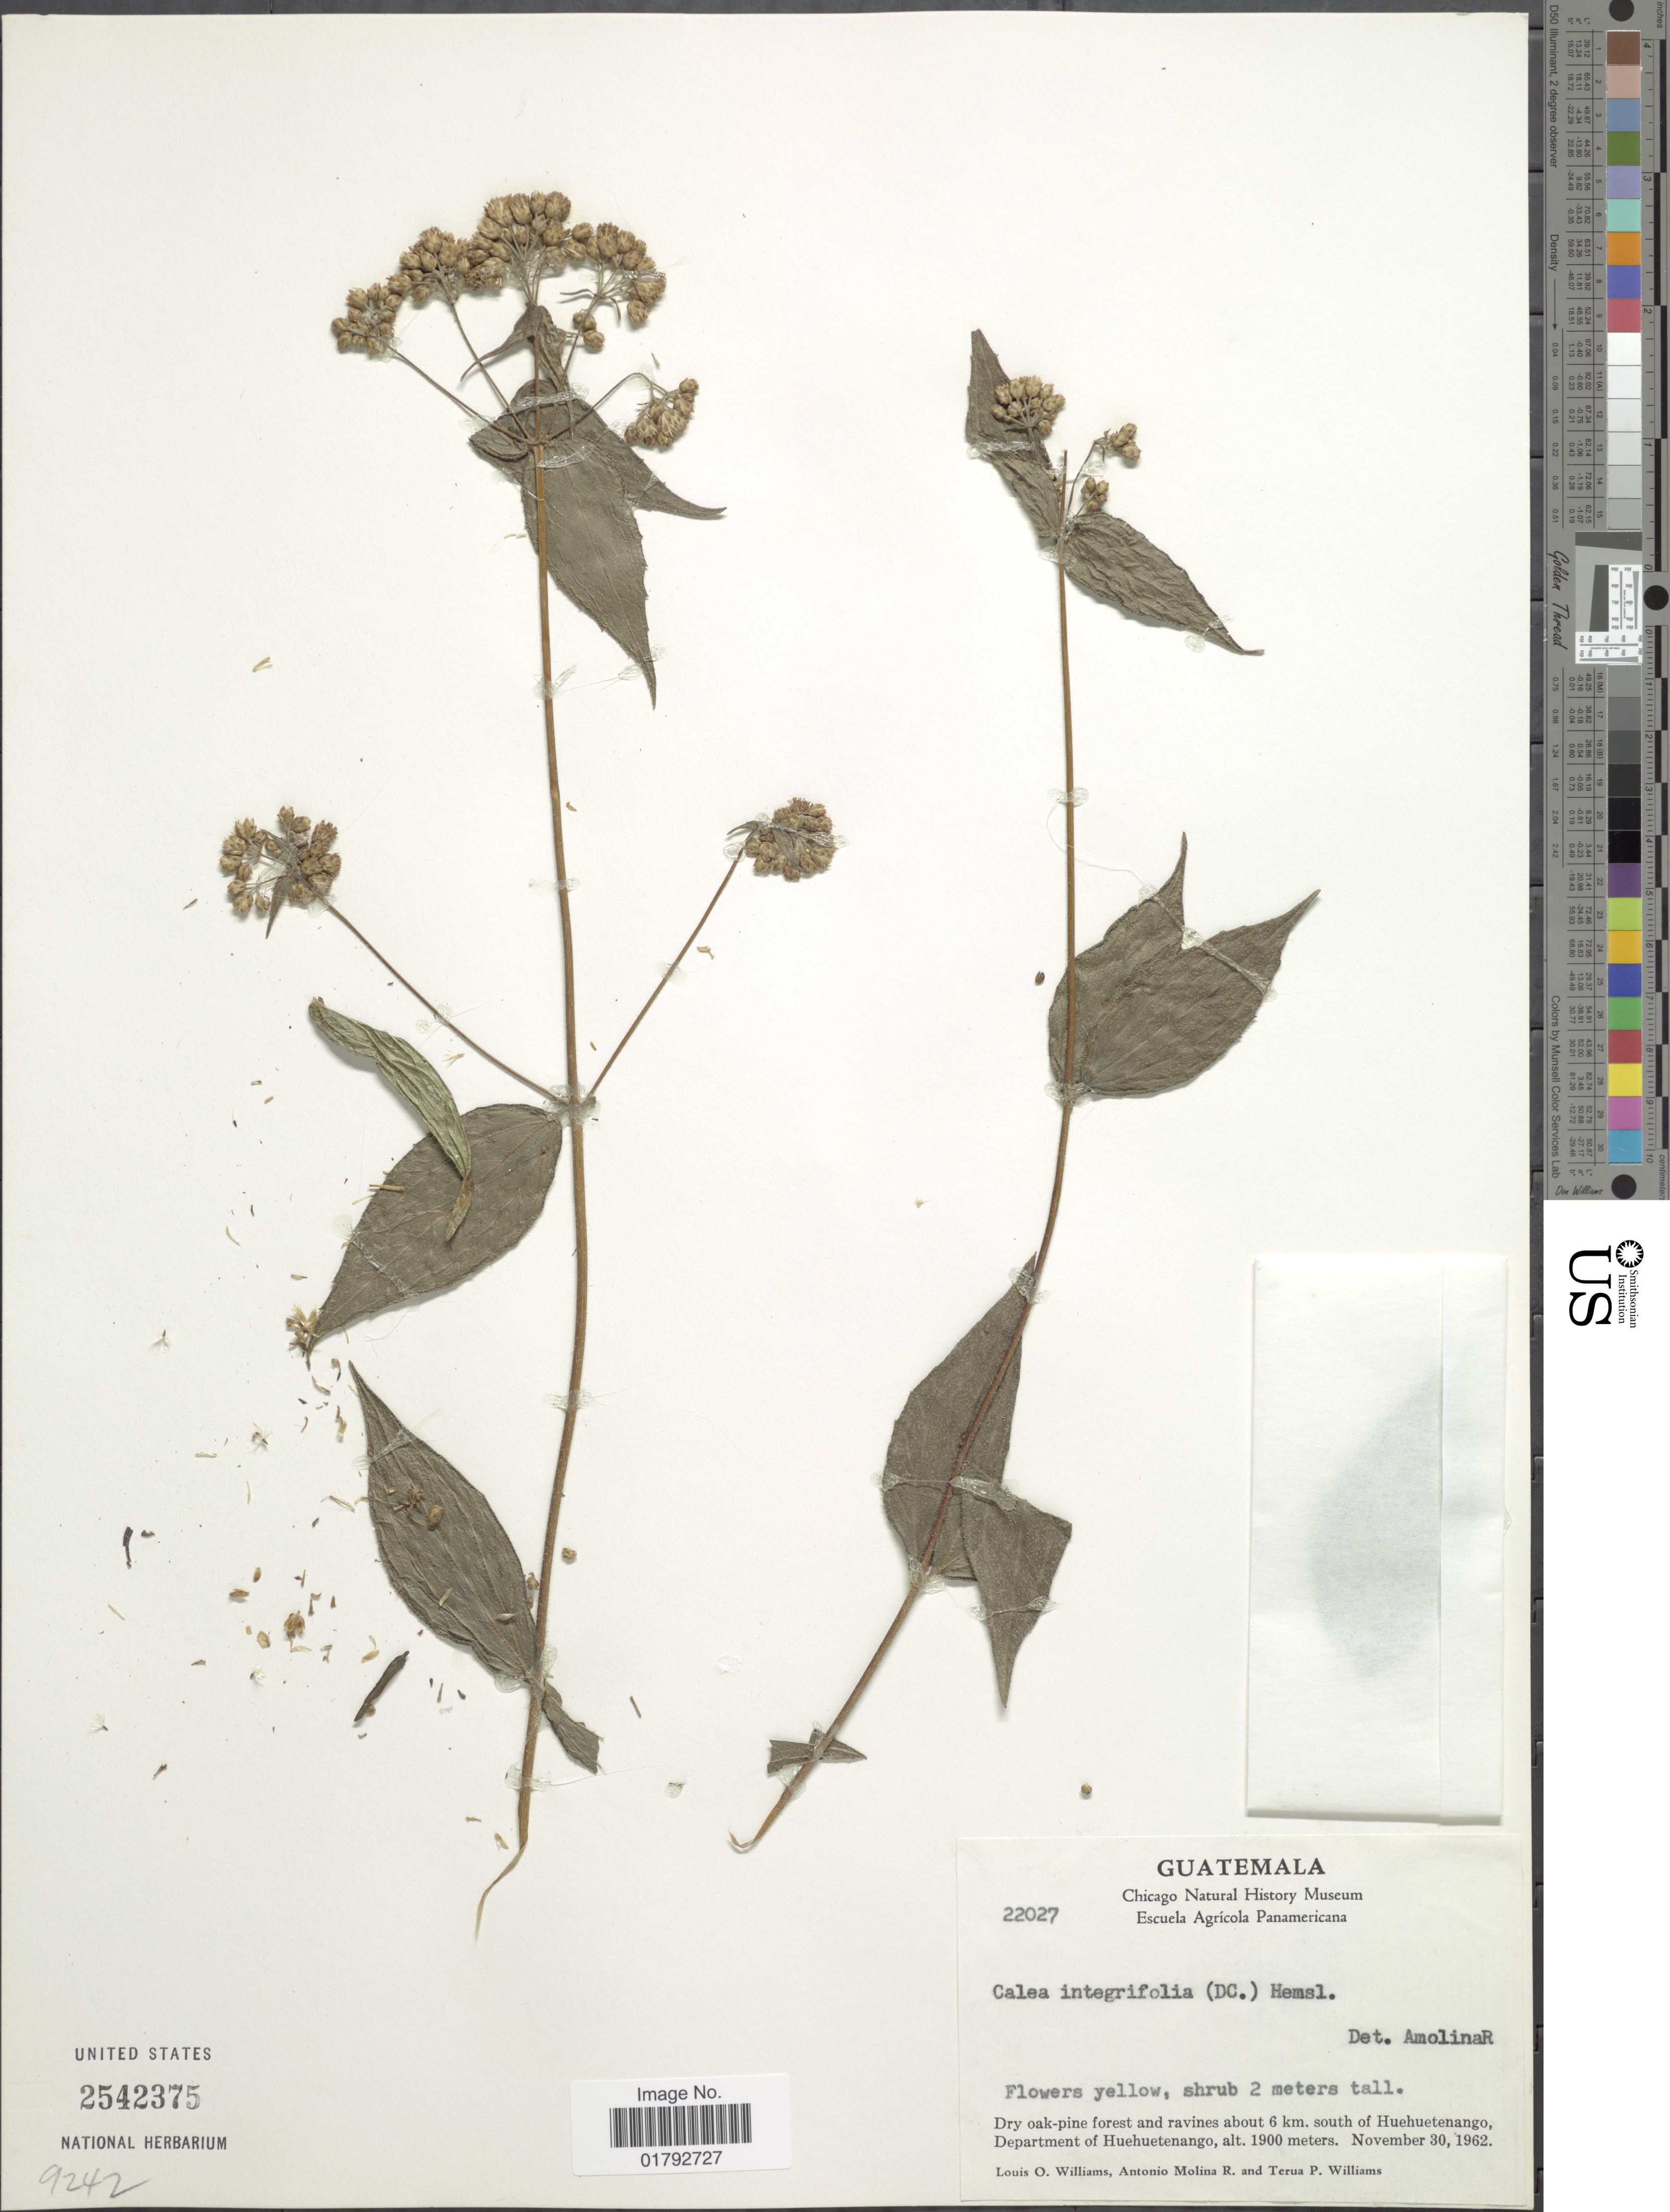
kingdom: Plantae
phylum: Tracheophyta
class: Magnoliopsida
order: Asterales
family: Asteraceae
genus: Alloispermum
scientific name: Alloispermum integrifolium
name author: (DC.) H. Rob.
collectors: L. O. Williams, A. Molina R. & T. P. Williams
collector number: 22027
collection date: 1962-11-30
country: Guatemala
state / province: Huehuetenango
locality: Dry oak-pine forest and ravines about 6 km. south of Huehuetango, Department of Huehuetenango.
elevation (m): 1900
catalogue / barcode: US 2542375